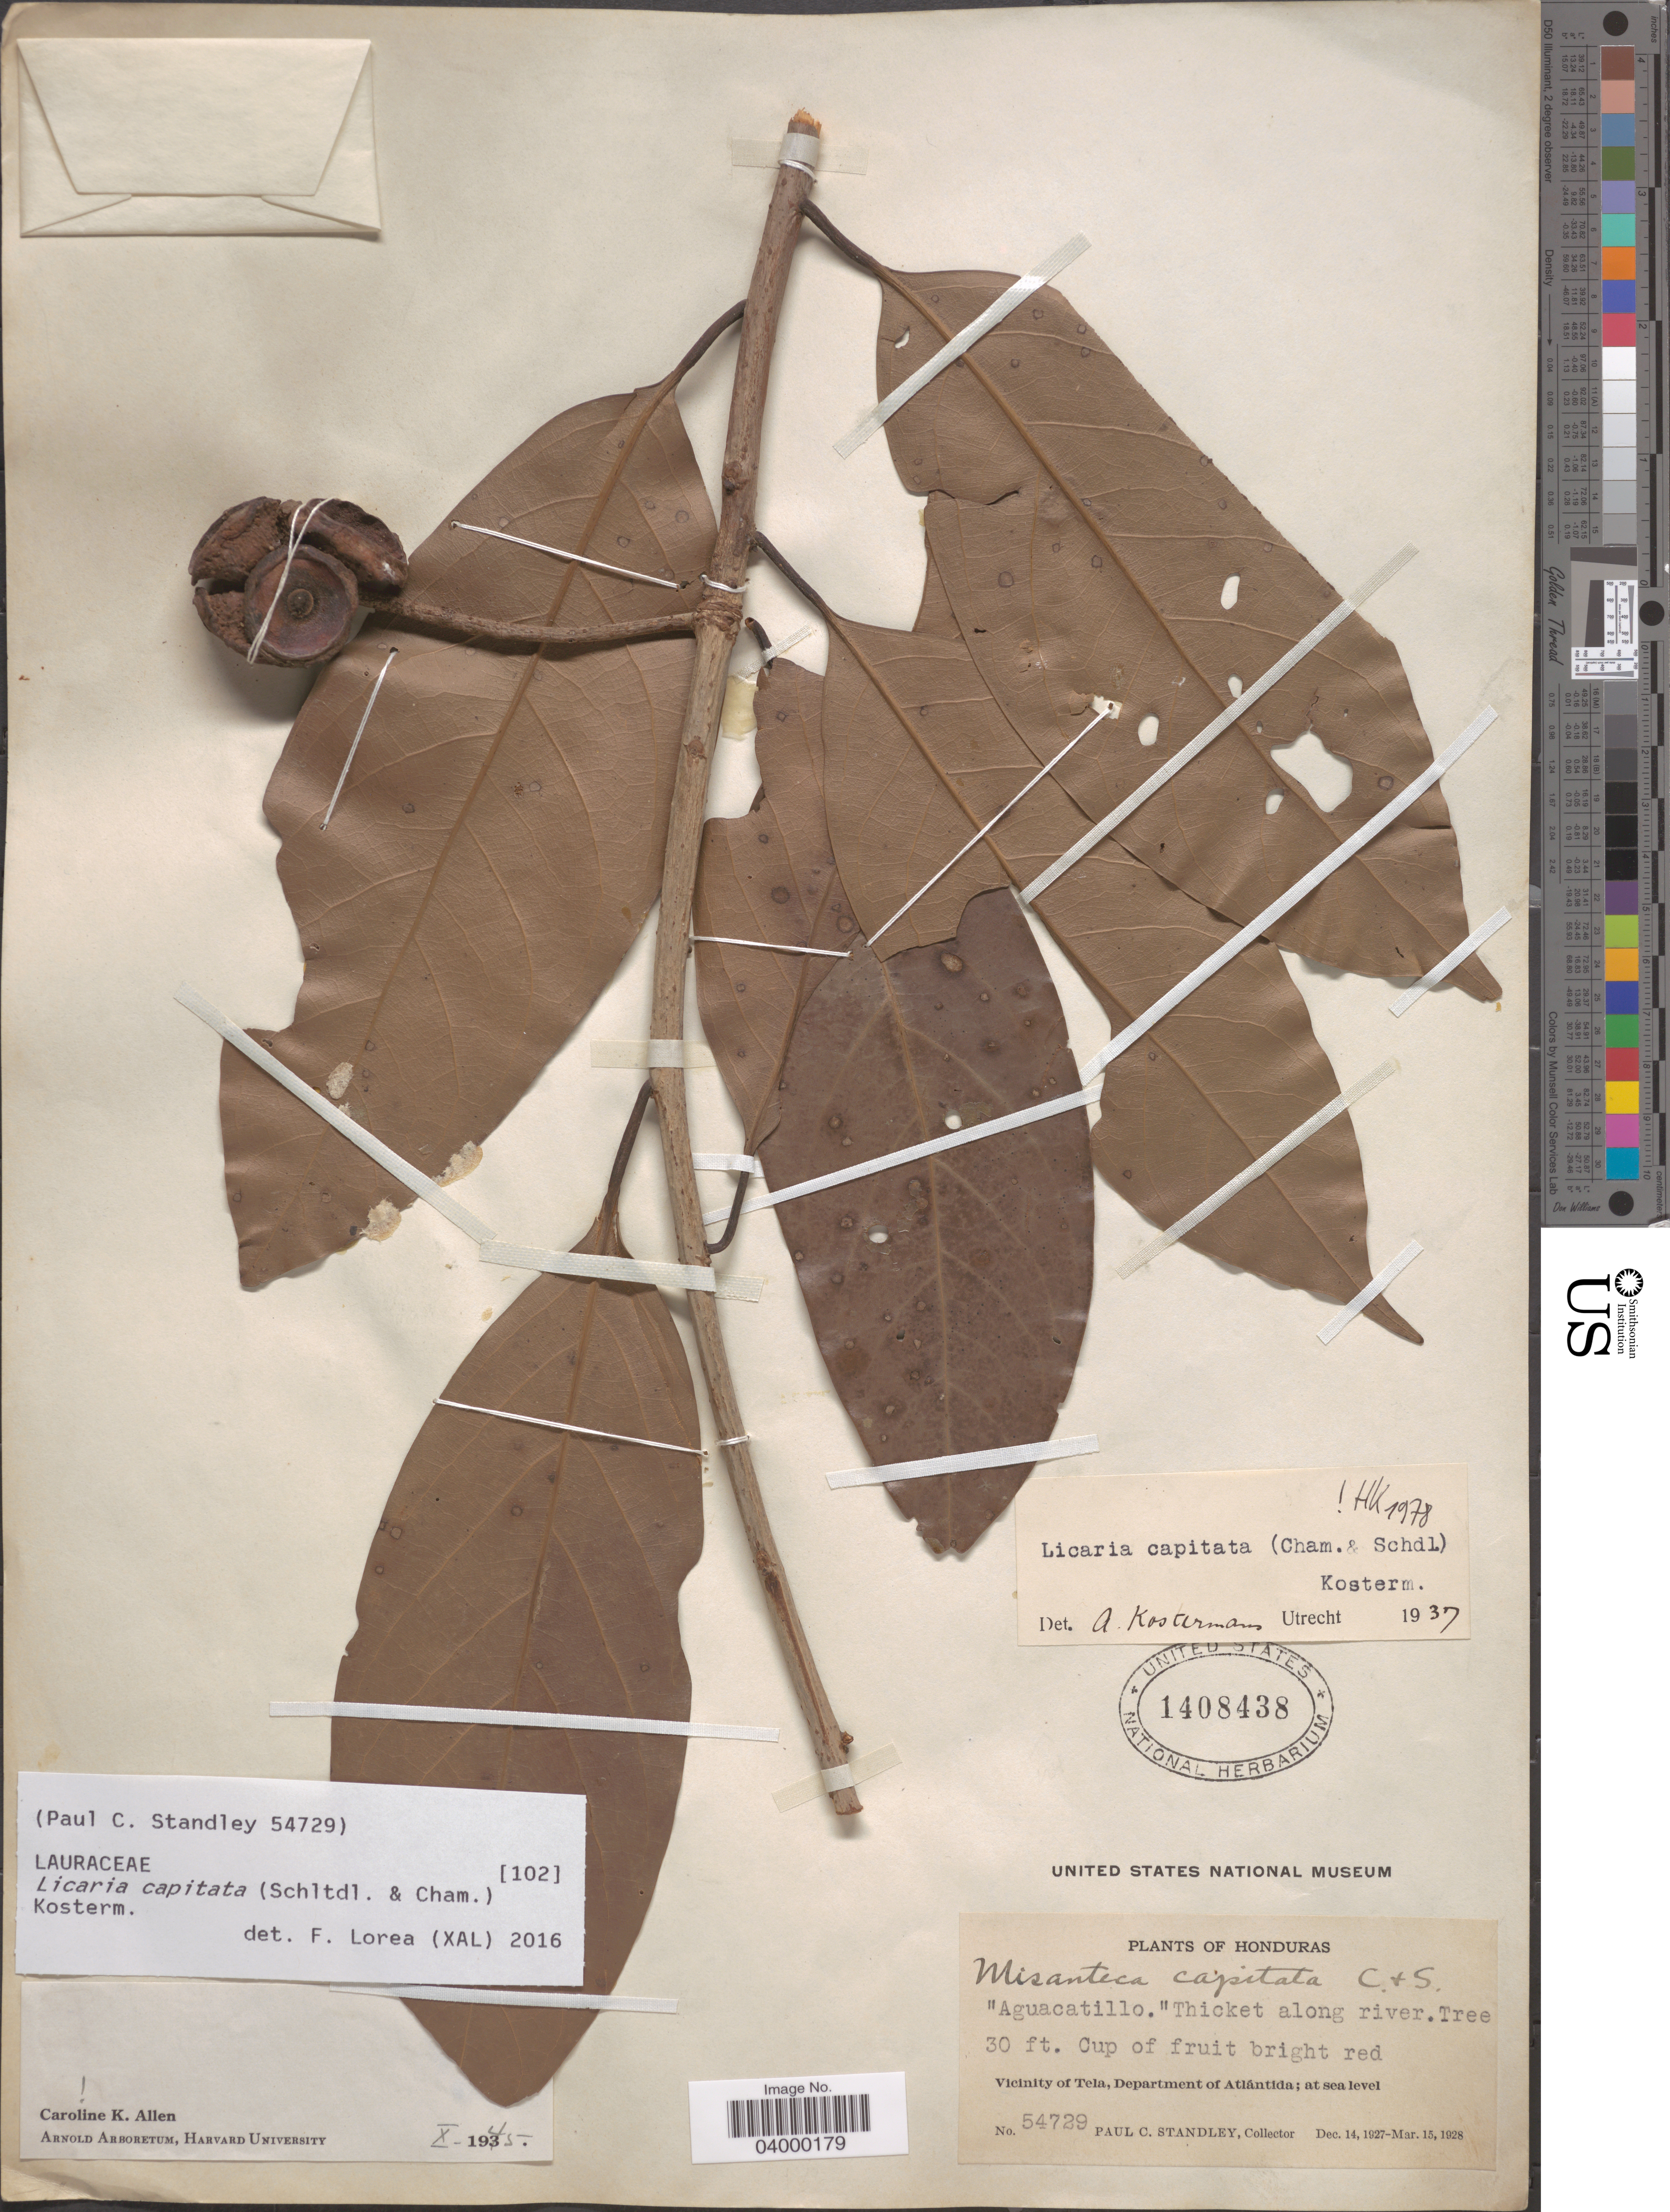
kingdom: Plantae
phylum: Tracheophyta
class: Magnoliopsida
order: Laurales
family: Lauraceae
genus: Licaria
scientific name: Licaria capitata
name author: (Schltdl. & Cham.) Kosterm.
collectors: P. C. Standley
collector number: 54729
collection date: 1927-12-14/1928-03-15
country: Honduras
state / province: Atlantida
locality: Vicinity of Tela, Department of Atlántida.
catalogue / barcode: US 1408438